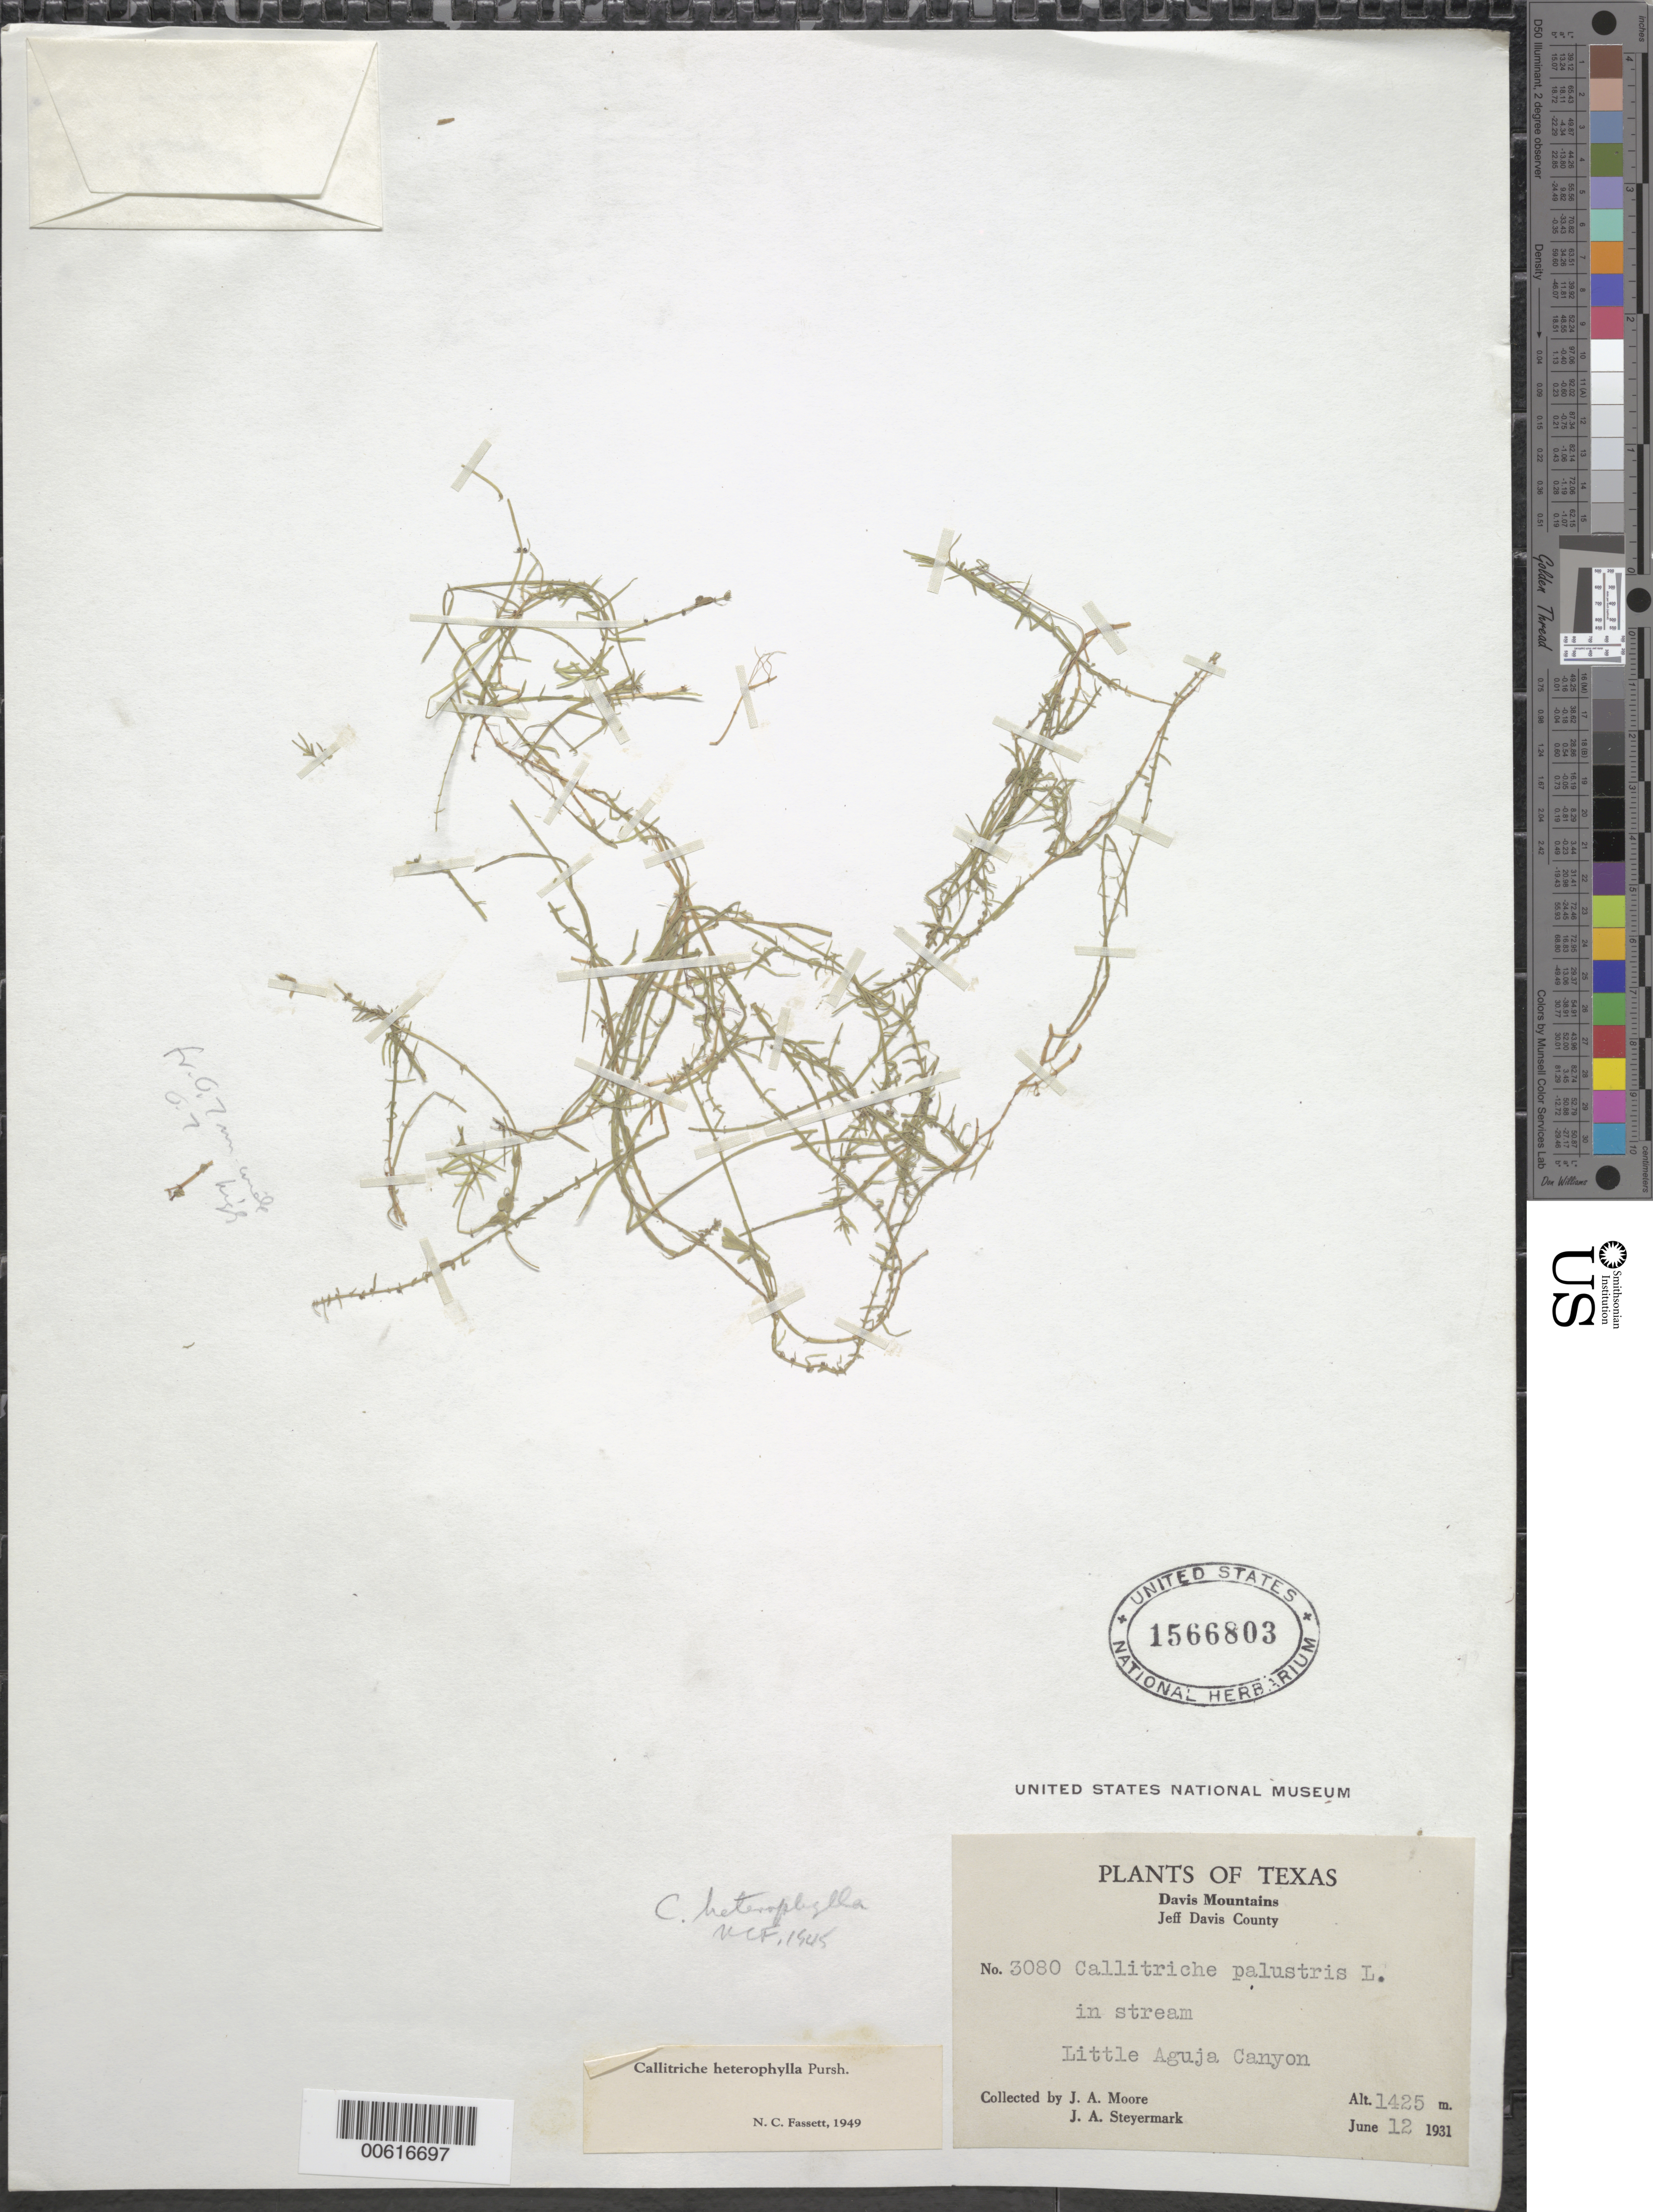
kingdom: Plantae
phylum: Tracheophyta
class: Magnoliopsida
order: Lamiales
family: Plantaginaceae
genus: Callitriche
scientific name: Callitriche heterophylla Pursh emend. Darby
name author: Pursh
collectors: J. Moore & J. Steyermark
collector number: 3080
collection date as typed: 12 Jun 1931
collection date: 1931-06-12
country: United States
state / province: Texas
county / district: Jeff Davis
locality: Little Aguja Canyon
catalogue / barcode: US 1566803